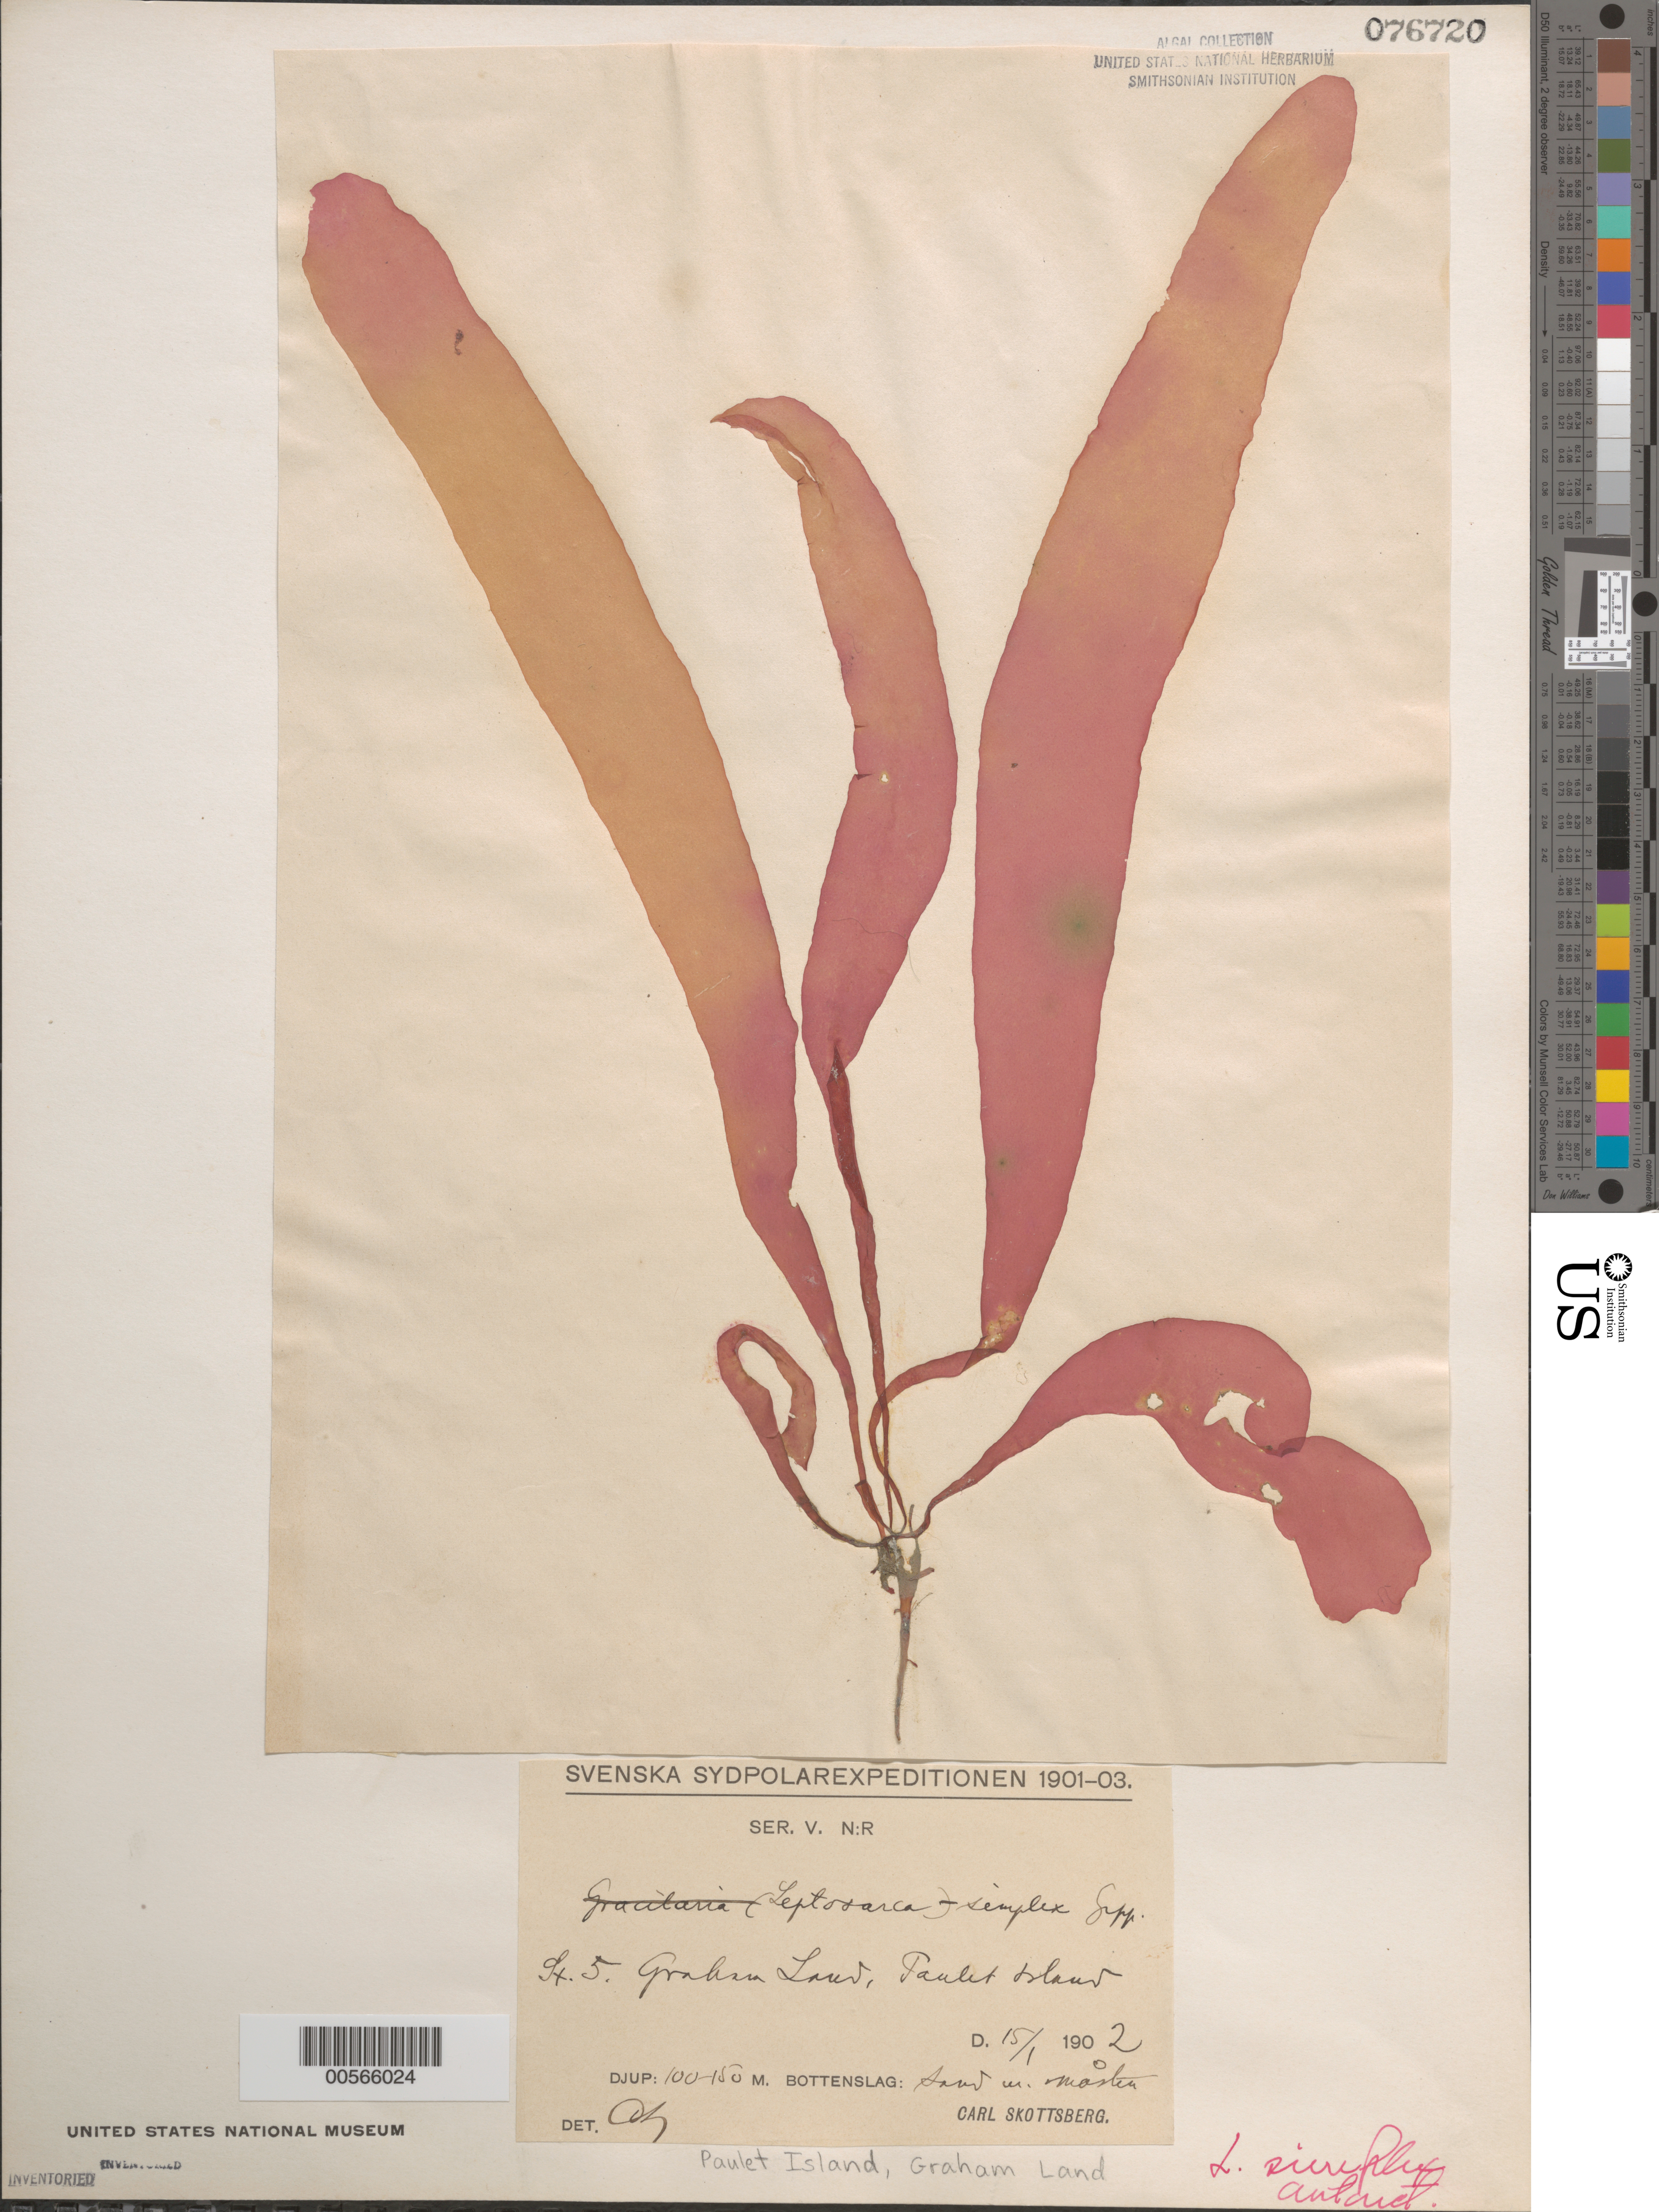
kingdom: Plantae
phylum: Rhodophyta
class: Florideophyceae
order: Palmariales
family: Palmariaceae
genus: Palmaria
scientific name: Palmaria decipiens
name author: (Reinsch) Ricker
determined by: Algae name updating Project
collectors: C. Skottsberg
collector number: Station 5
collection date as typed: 15 Jan 1902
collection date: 1902-01-15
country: Antarctica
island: Paulet Island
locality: Graham Land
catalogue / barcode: US 76720